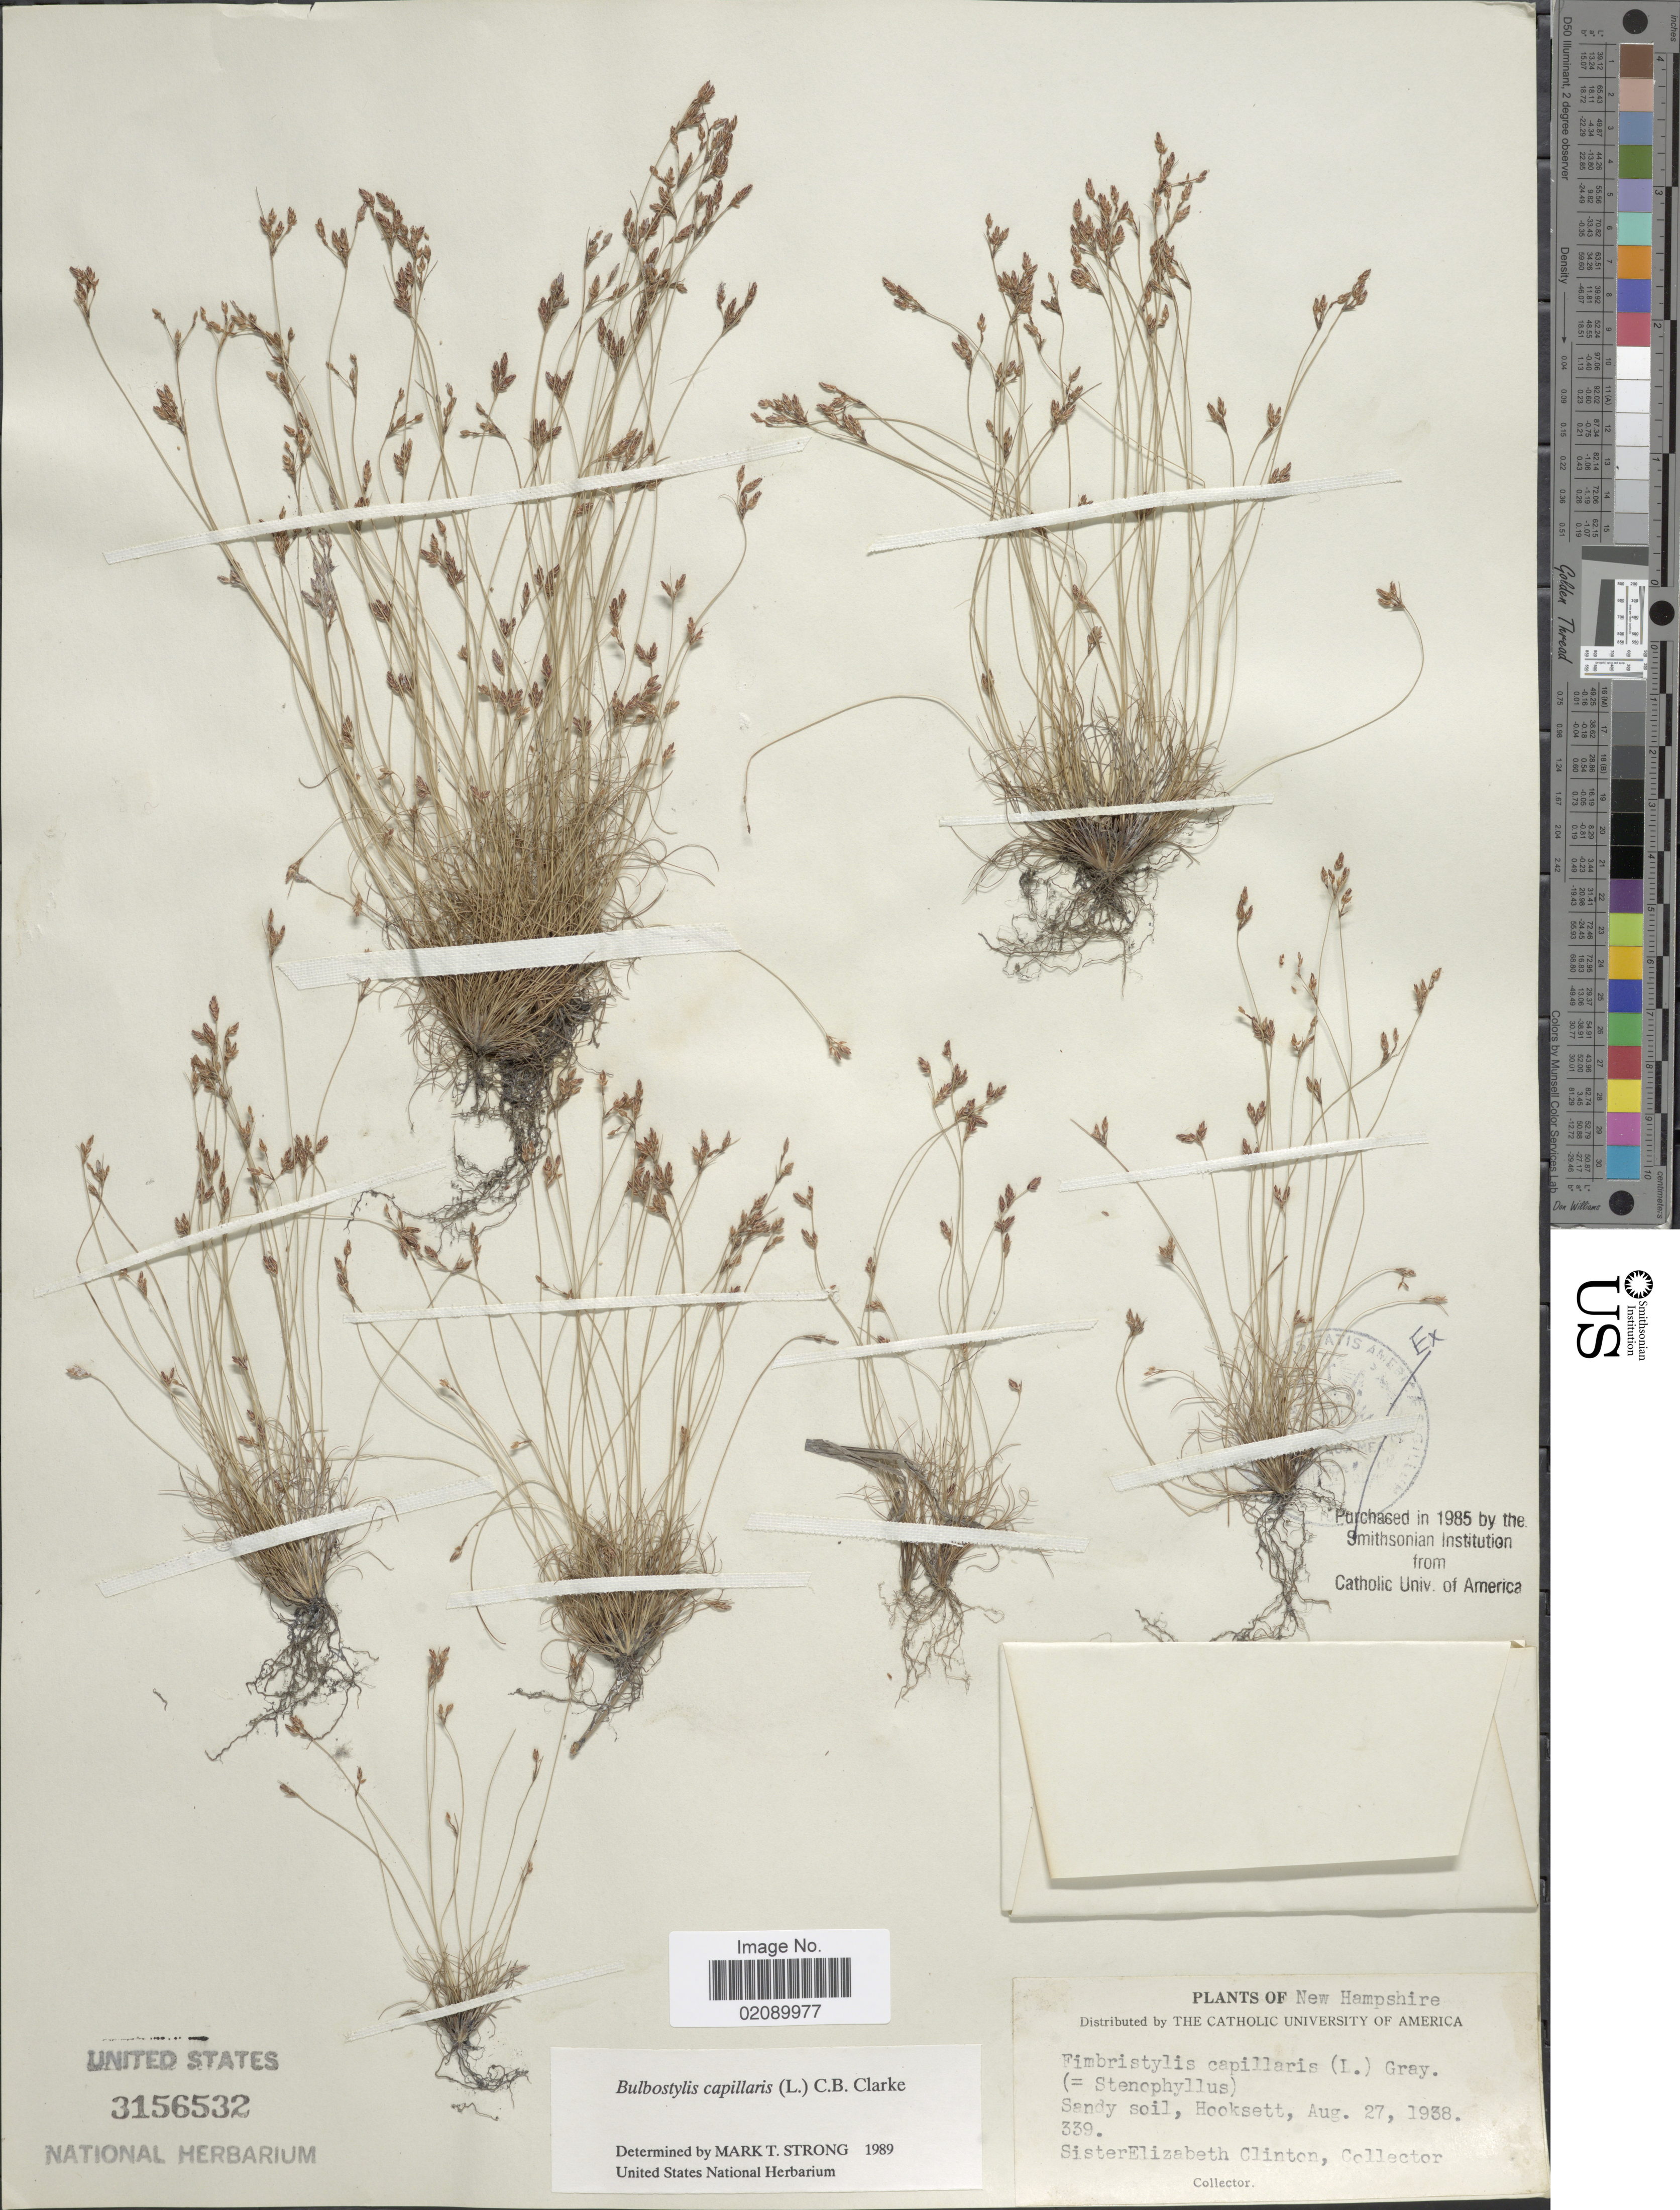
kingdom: Plantae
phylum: Tracheophyta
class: Liliopsida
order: Poales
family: Cyperaceae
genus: Bulbostylis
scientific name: Bulbostylis capillaris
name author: (L.) Kunth ex C.B. Clarke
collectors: E. Clinton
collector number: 339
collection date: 1938-08-27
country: United States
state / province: New Hampshire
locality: Sandy soil, Hooksett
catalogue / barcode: US 3156532